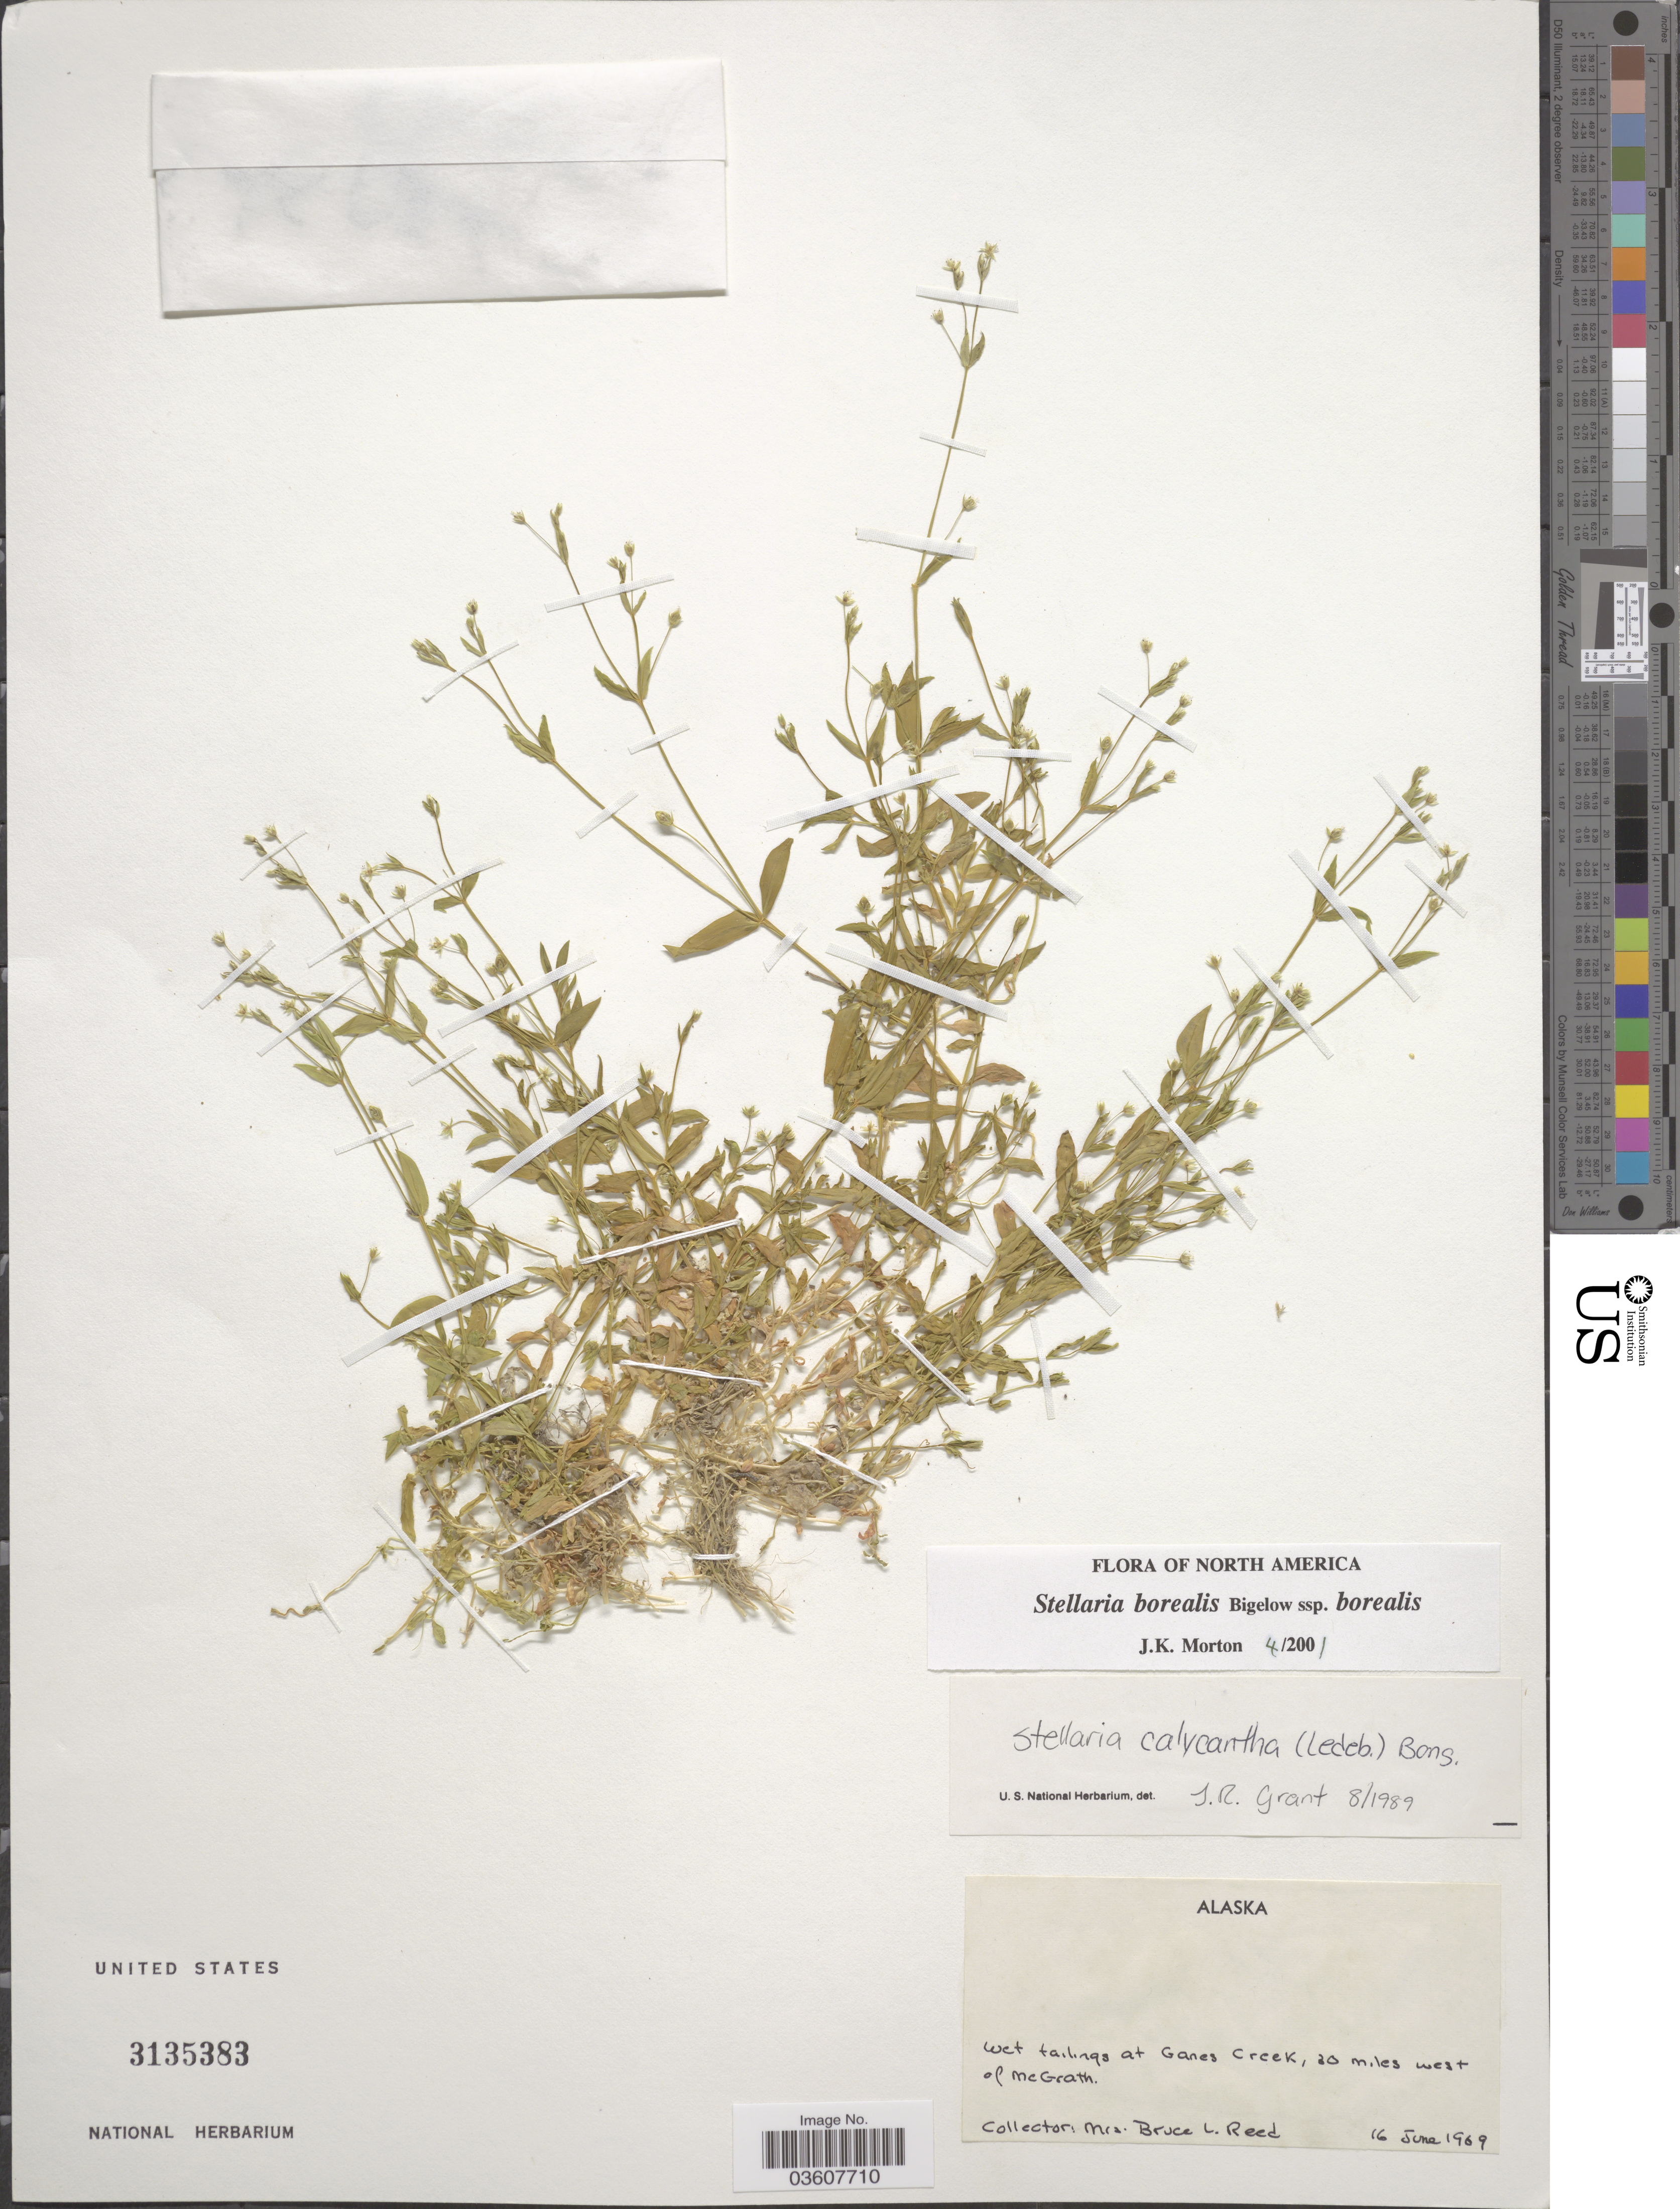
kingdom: Plantae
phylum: Tracheophyta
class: Magnoliopsida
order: Caryophyllales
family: Caryophyllaceae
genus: Stellaria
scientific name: Stellaria borealis subsp. borealis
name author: Bigelow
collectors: B. Reed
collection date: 1969-06-16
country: United States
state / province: Alaska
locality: Wet tailings at Ganes Creek, 30 miles west of McGrath.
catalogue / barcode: US 3135383